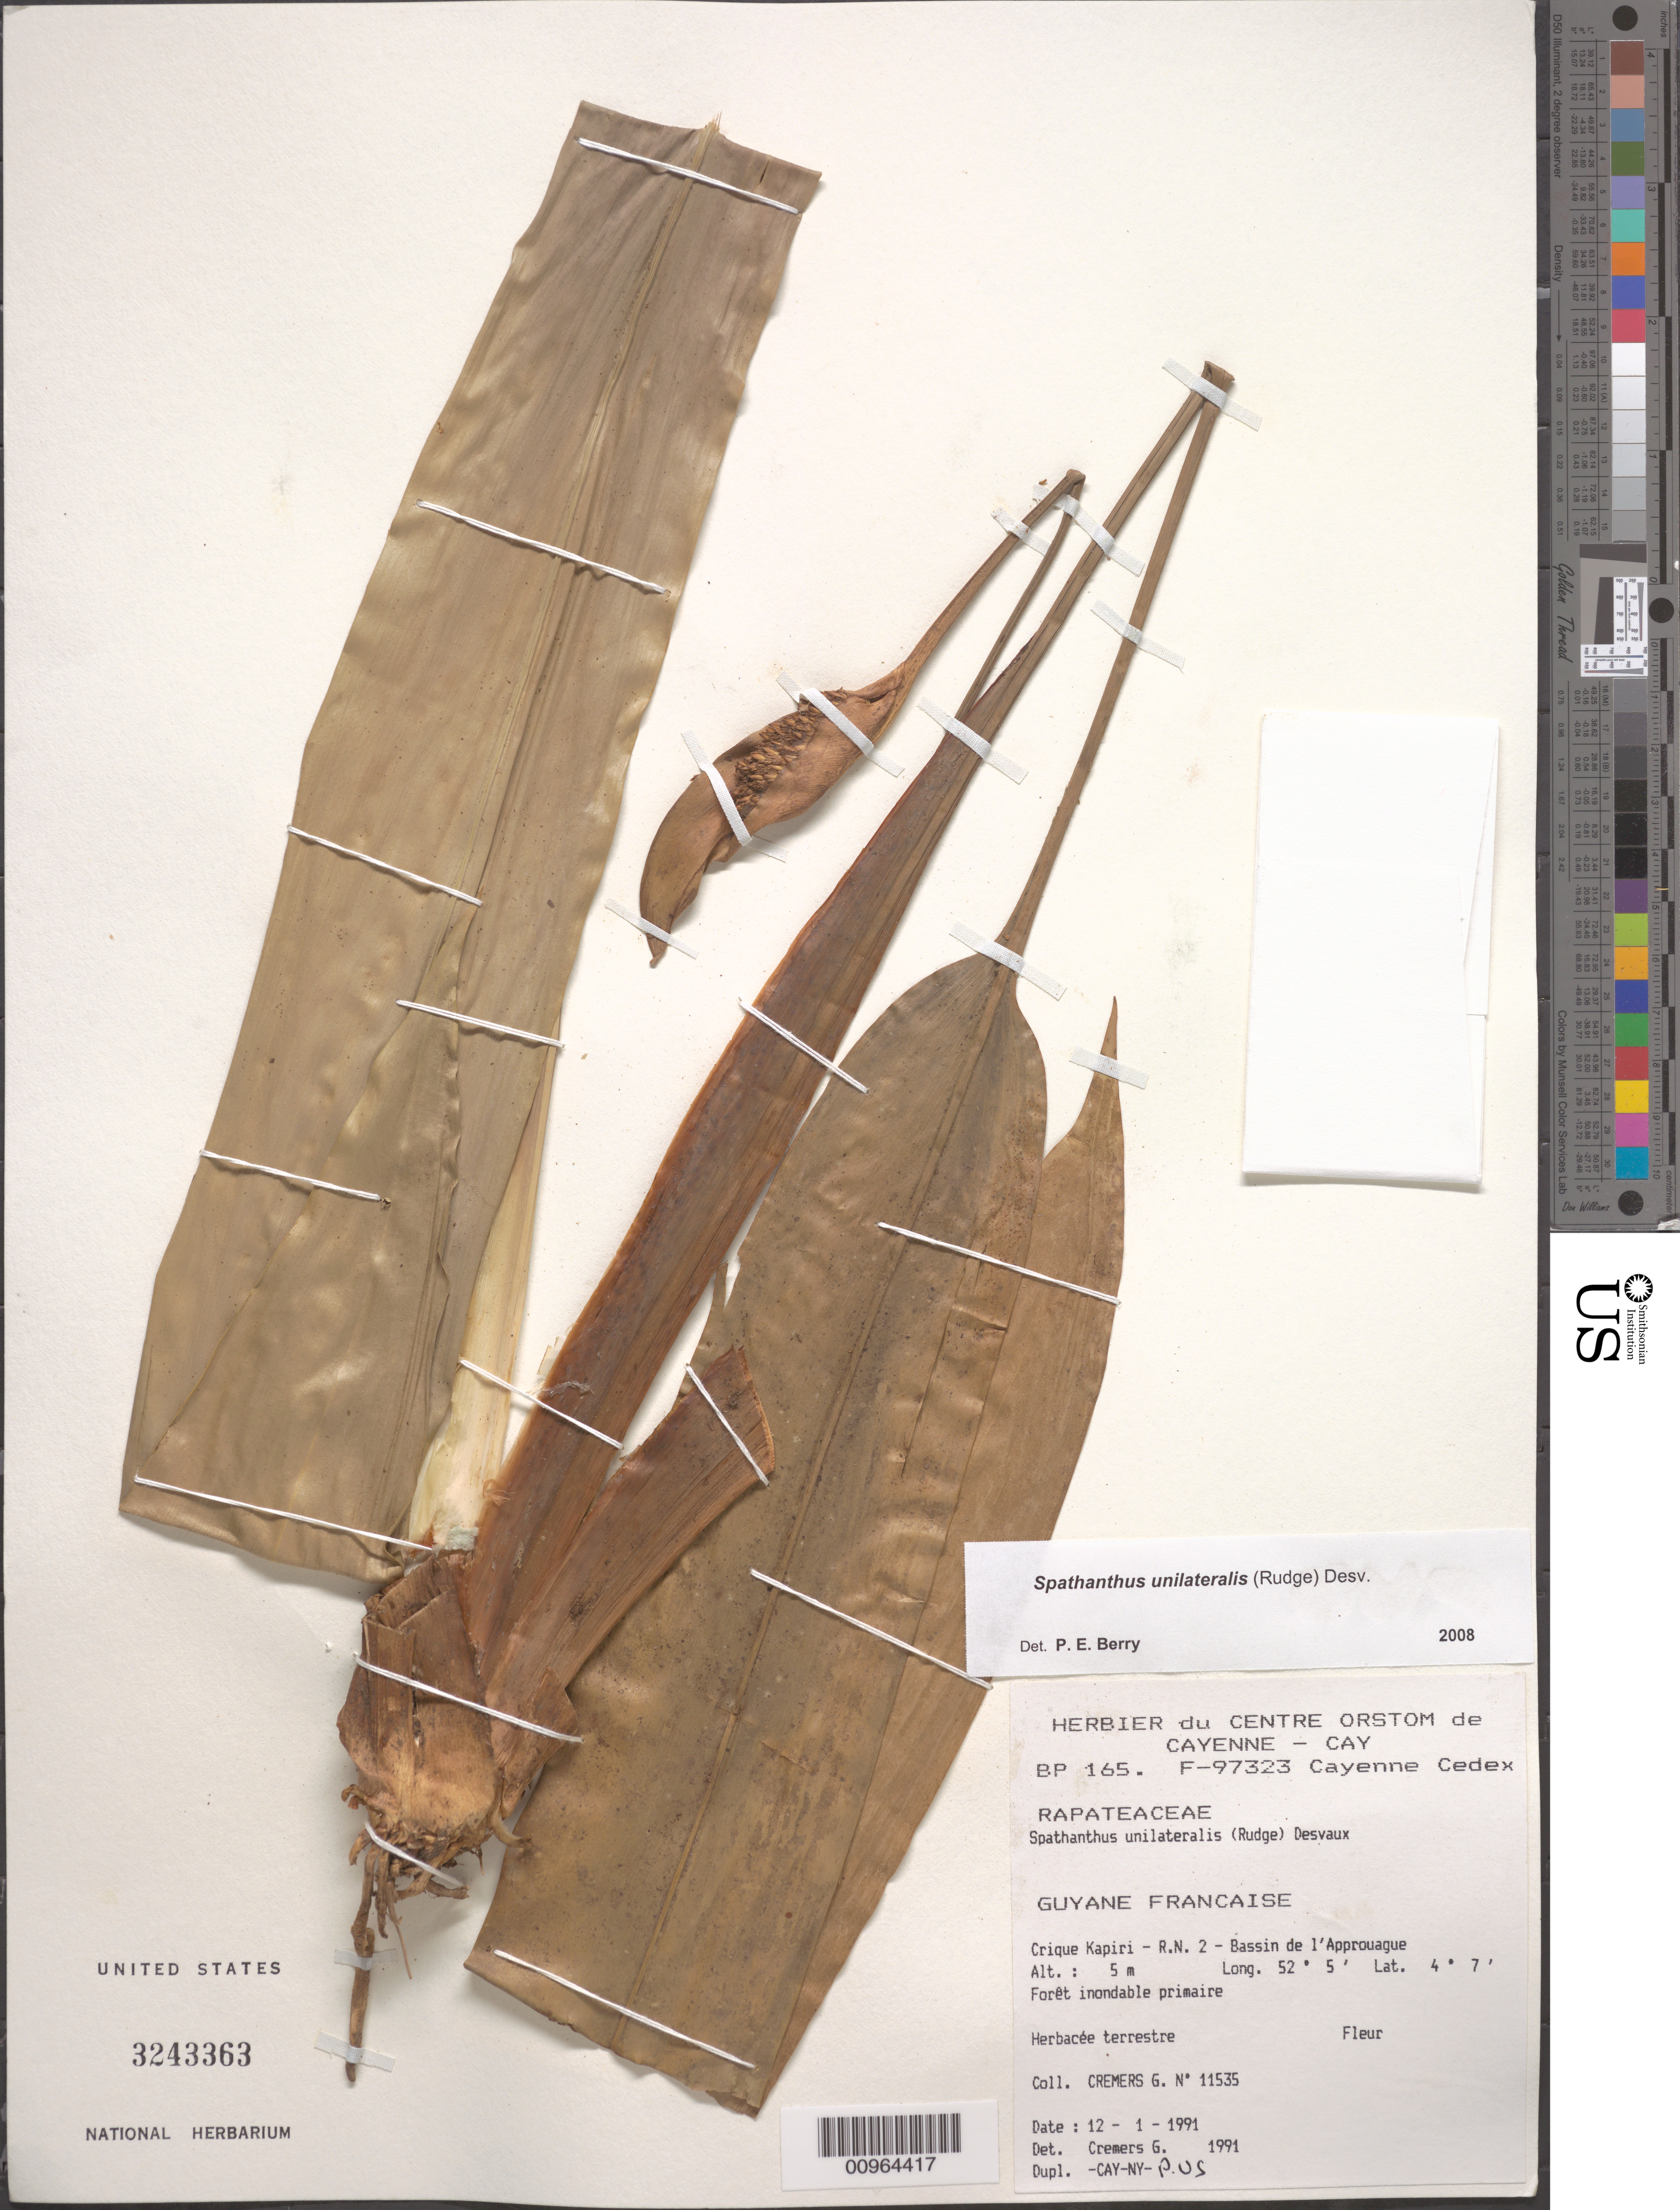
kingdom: Plantae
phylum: Tracheophyta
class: Liliopsida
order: Poales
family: Rapateaceae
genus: Spathanthus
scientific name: Spathanthus unilateralis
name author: (Rudge) Desv.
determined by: Berry, P. E., (WIS), University of Wisconsin - Madison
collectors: G. Cremers & S. Gautier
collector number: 11535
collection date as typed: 12-Jan-91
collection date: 1991-01-12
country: French Guiana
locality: Crique Kapiri, R.N. 2, Bassin de l'Approuague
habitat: Foret inondable primaire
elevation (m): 5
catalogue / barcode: US 3243363